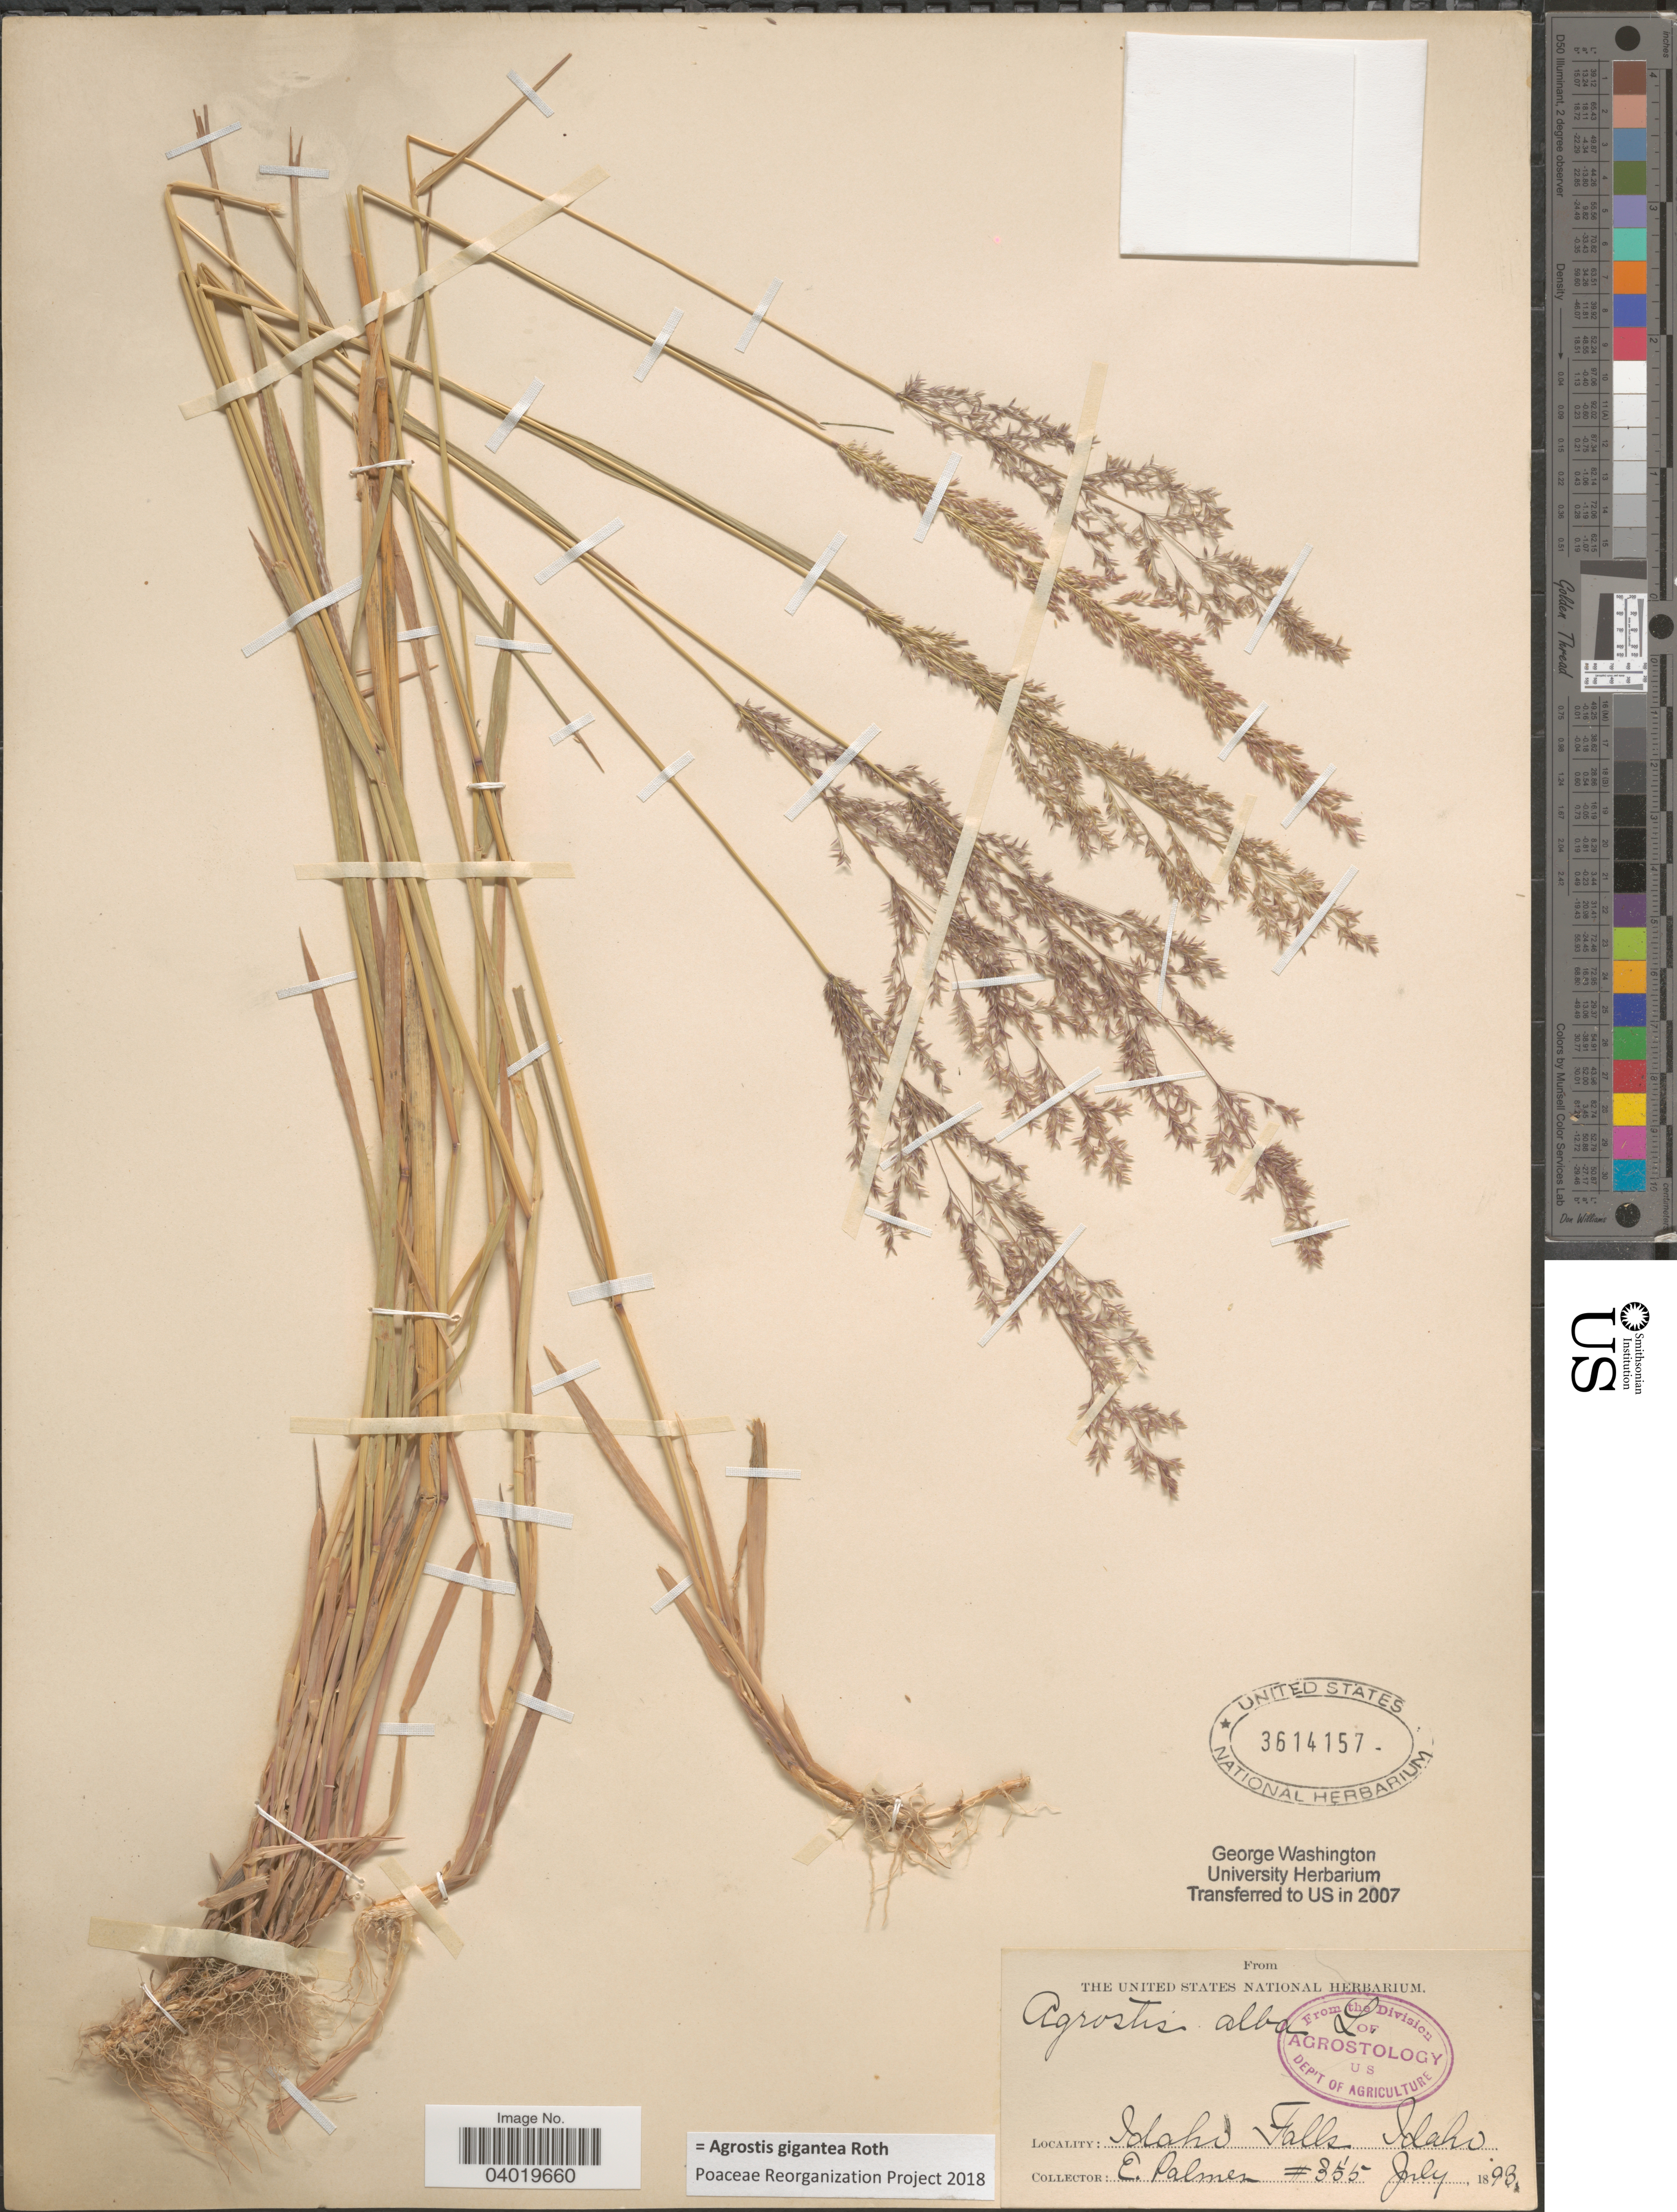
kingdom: Plantae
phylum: Tracheophyta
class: Liliopsida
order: Poales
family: Poaceae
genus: Agrostis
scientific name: Agrostis gigantea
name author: Roth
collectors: E. Palmer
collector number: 355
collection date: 1893-07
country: United States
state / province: Idaho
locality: Idaho Falls.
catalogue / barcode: US 3614157